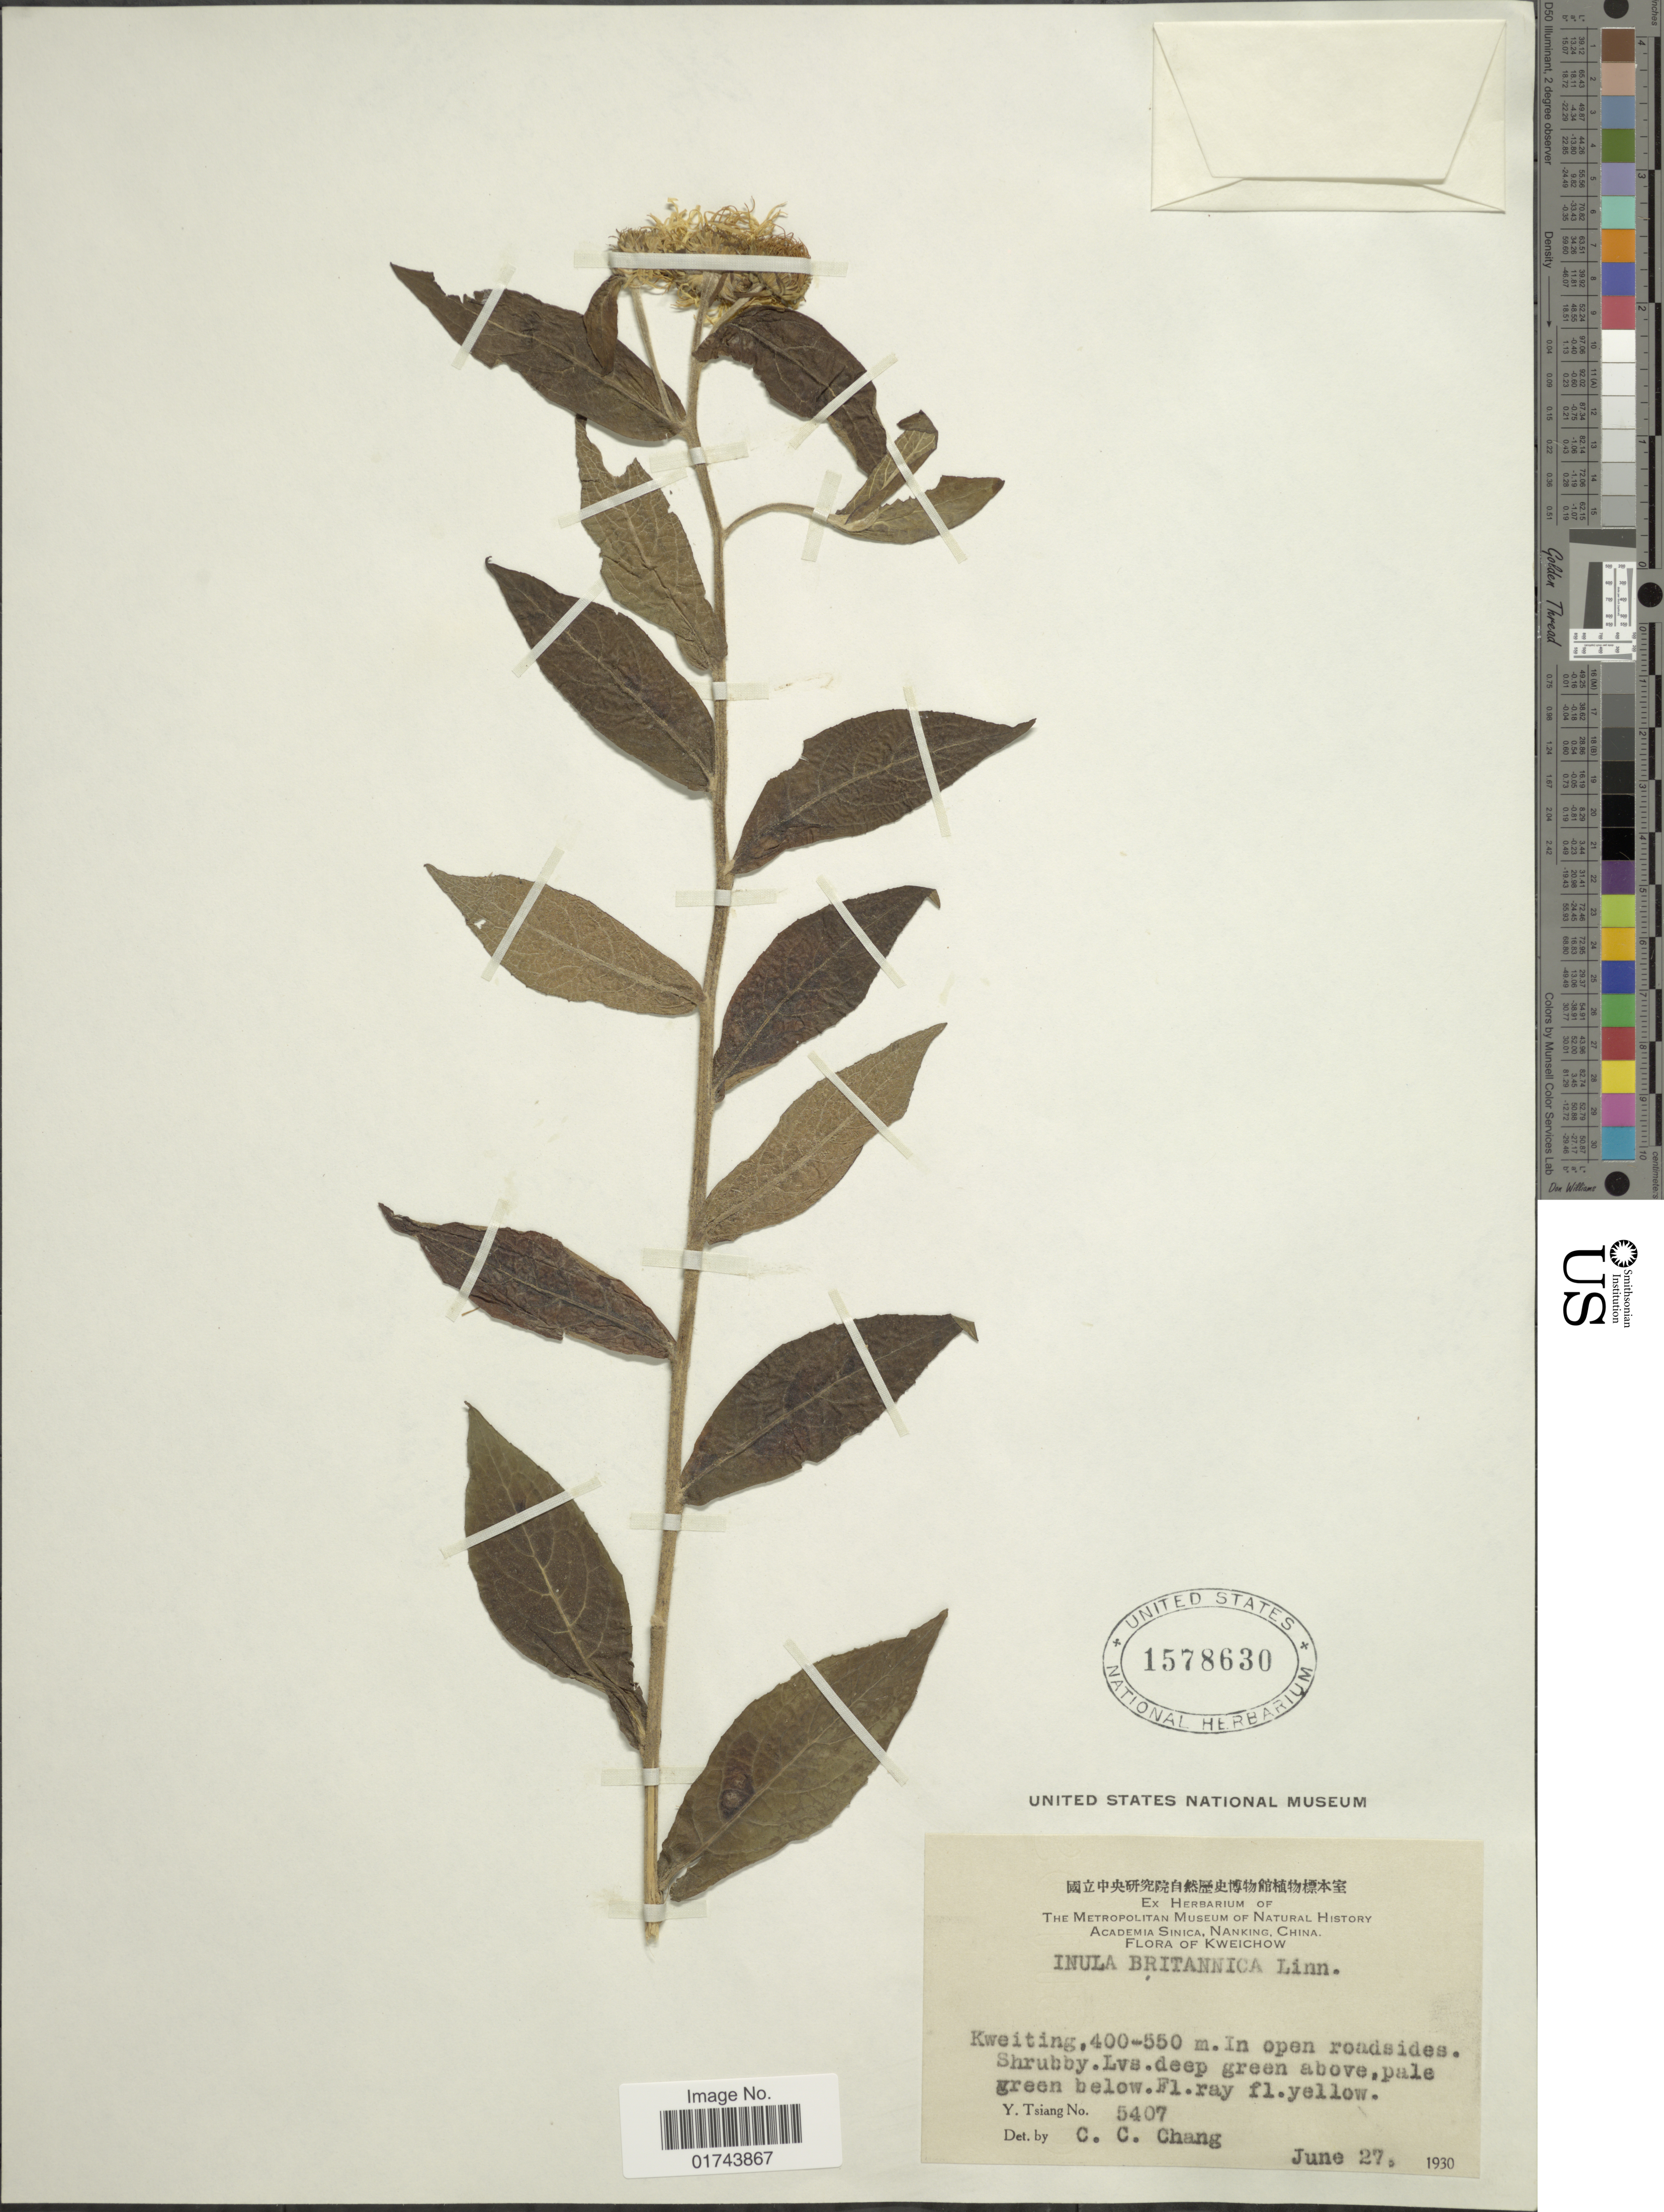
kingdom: Plantae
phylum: Tracheophyta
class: Magnoliopsida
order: Asterales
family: Asteraceae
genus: Inula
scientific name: Inula britannica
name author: L.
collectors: Y. Tsiang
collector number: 5407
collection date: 1930-06-27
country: China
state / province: Guizhou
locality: Kweichow, Kweiting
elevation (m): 400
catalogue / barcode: US 1578630